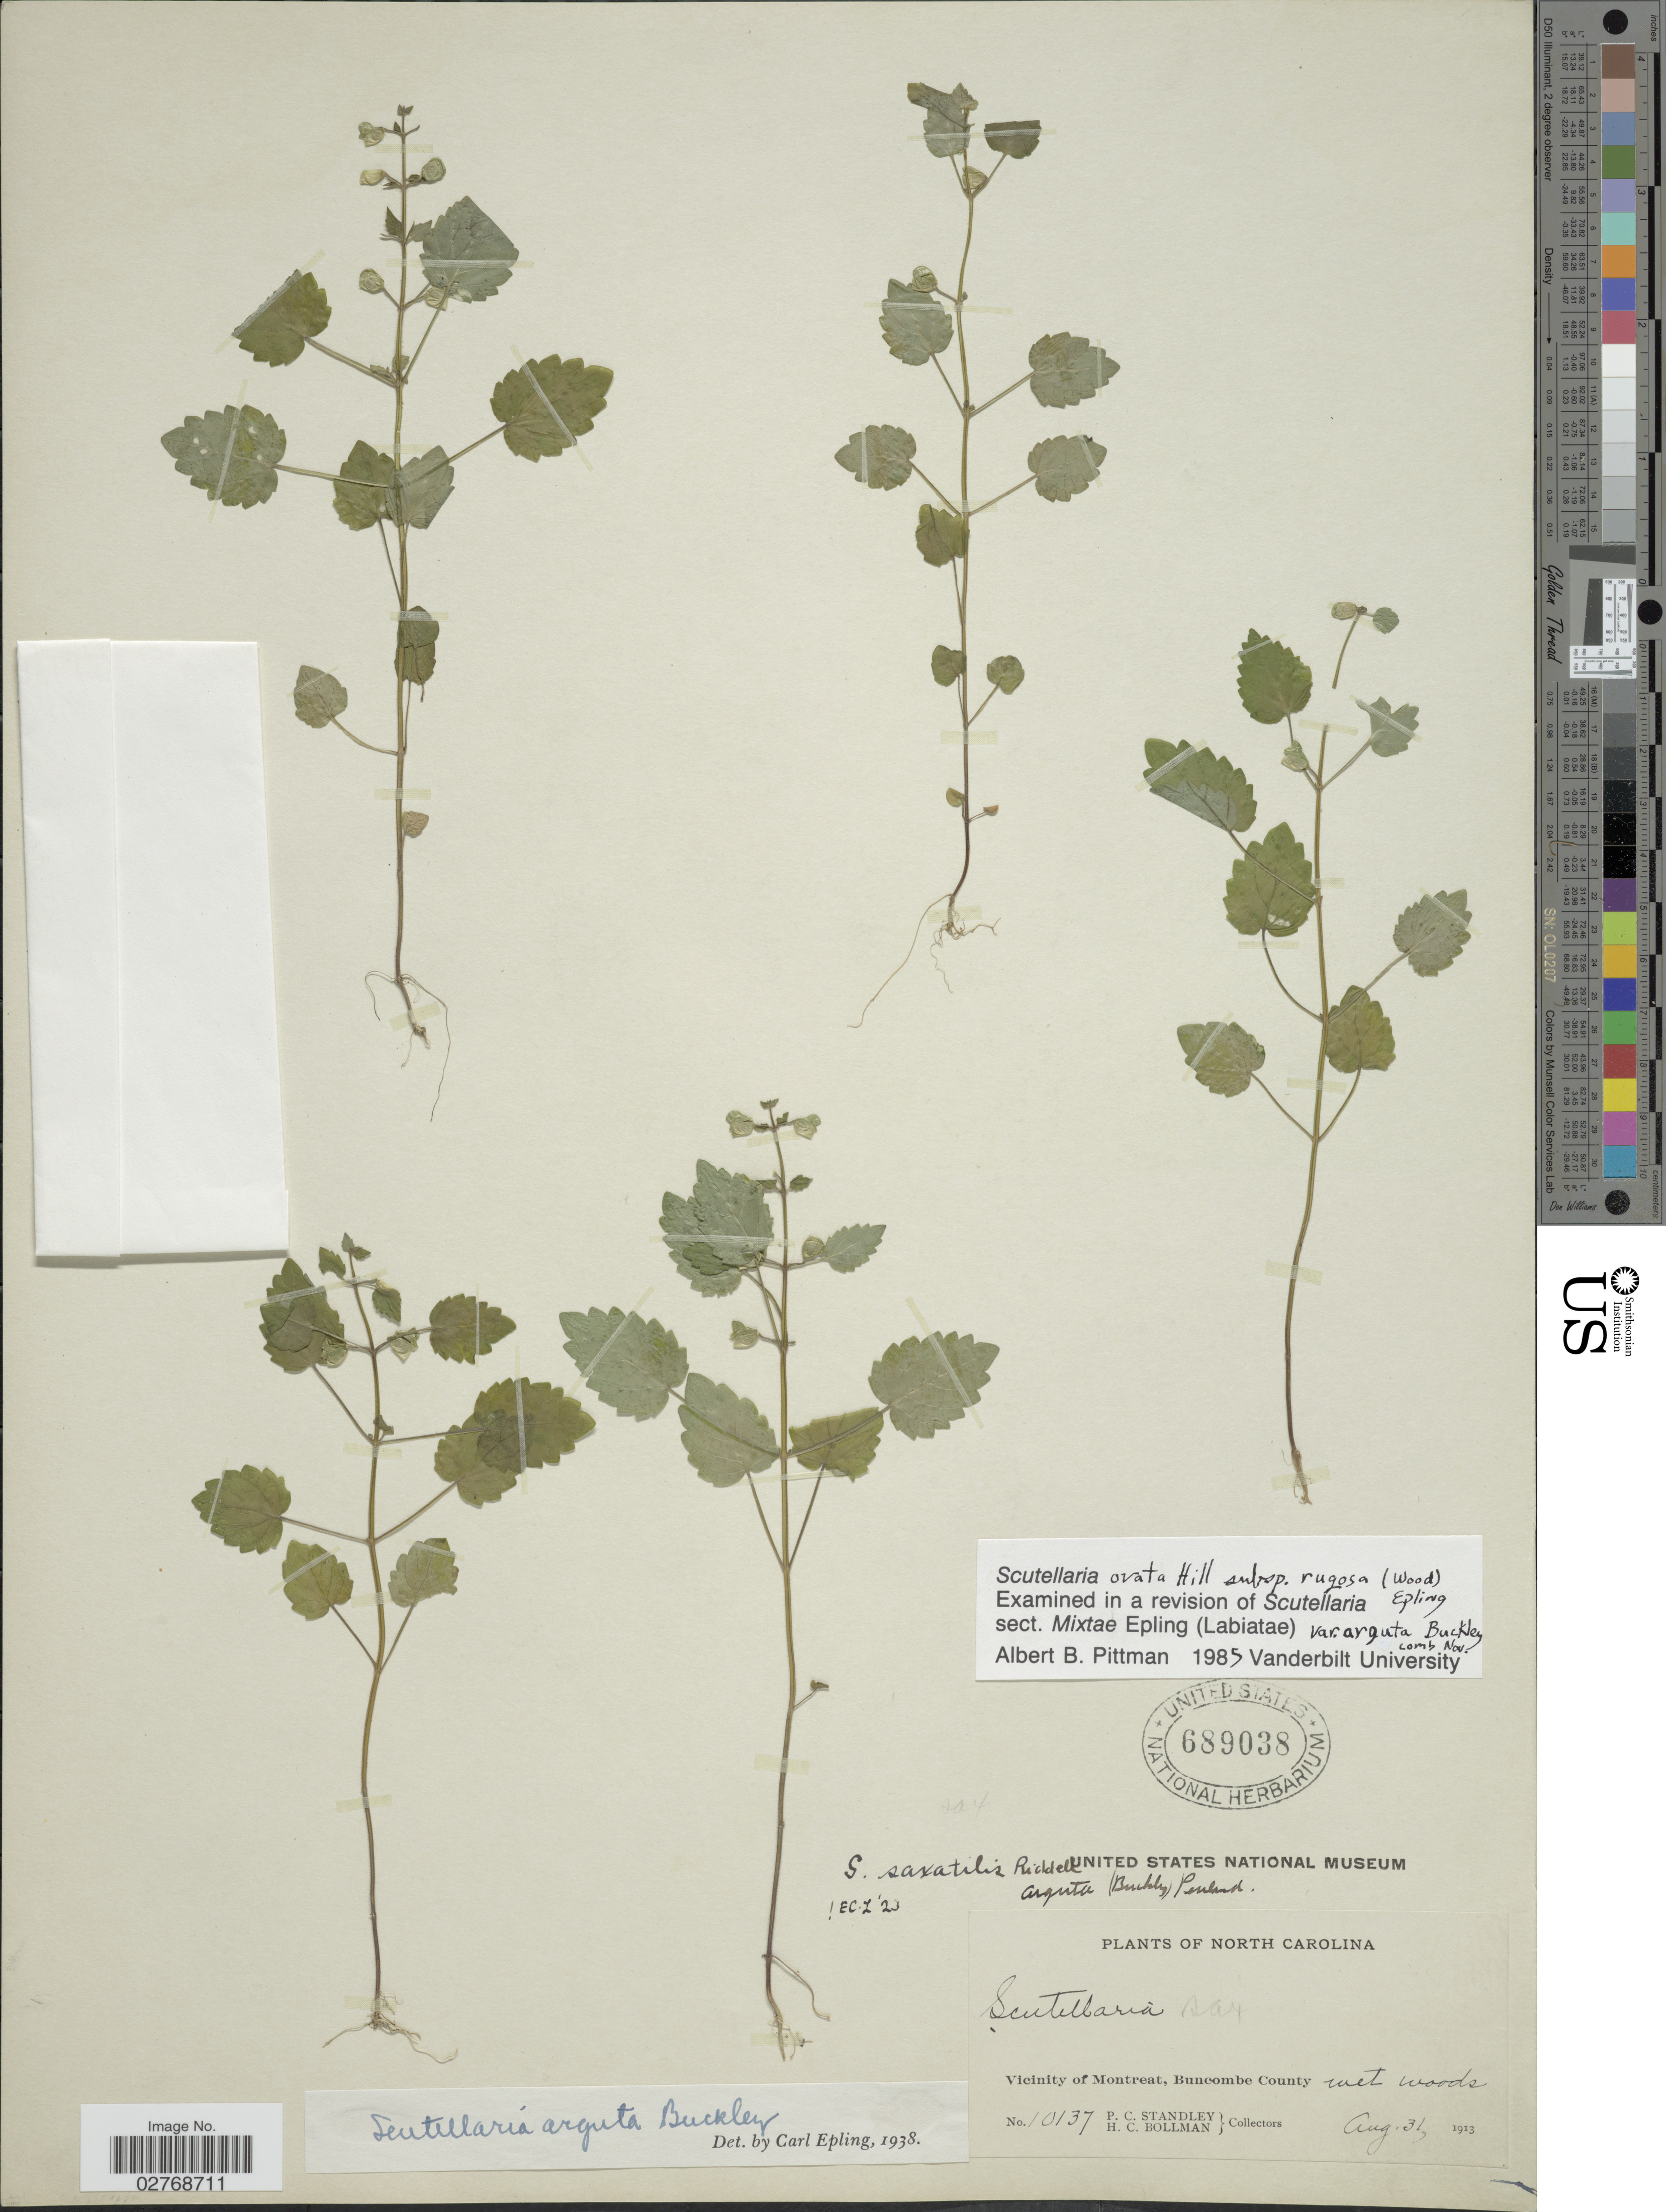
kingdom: Plantae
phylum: Tracheophyta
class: Magnoliopsida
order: Lamiales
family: Lamiaceae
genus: Scutellaria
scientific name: Scutellaria ovata subsp. rugosa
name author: (Alph. Wood) Epling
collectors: P. C. Standley & H. C. Bollman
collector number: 10137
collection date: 1913-08-31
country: United States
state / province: North Carolina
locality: Vicinity of Montreat, Buncombe County.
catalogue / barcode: US 689038